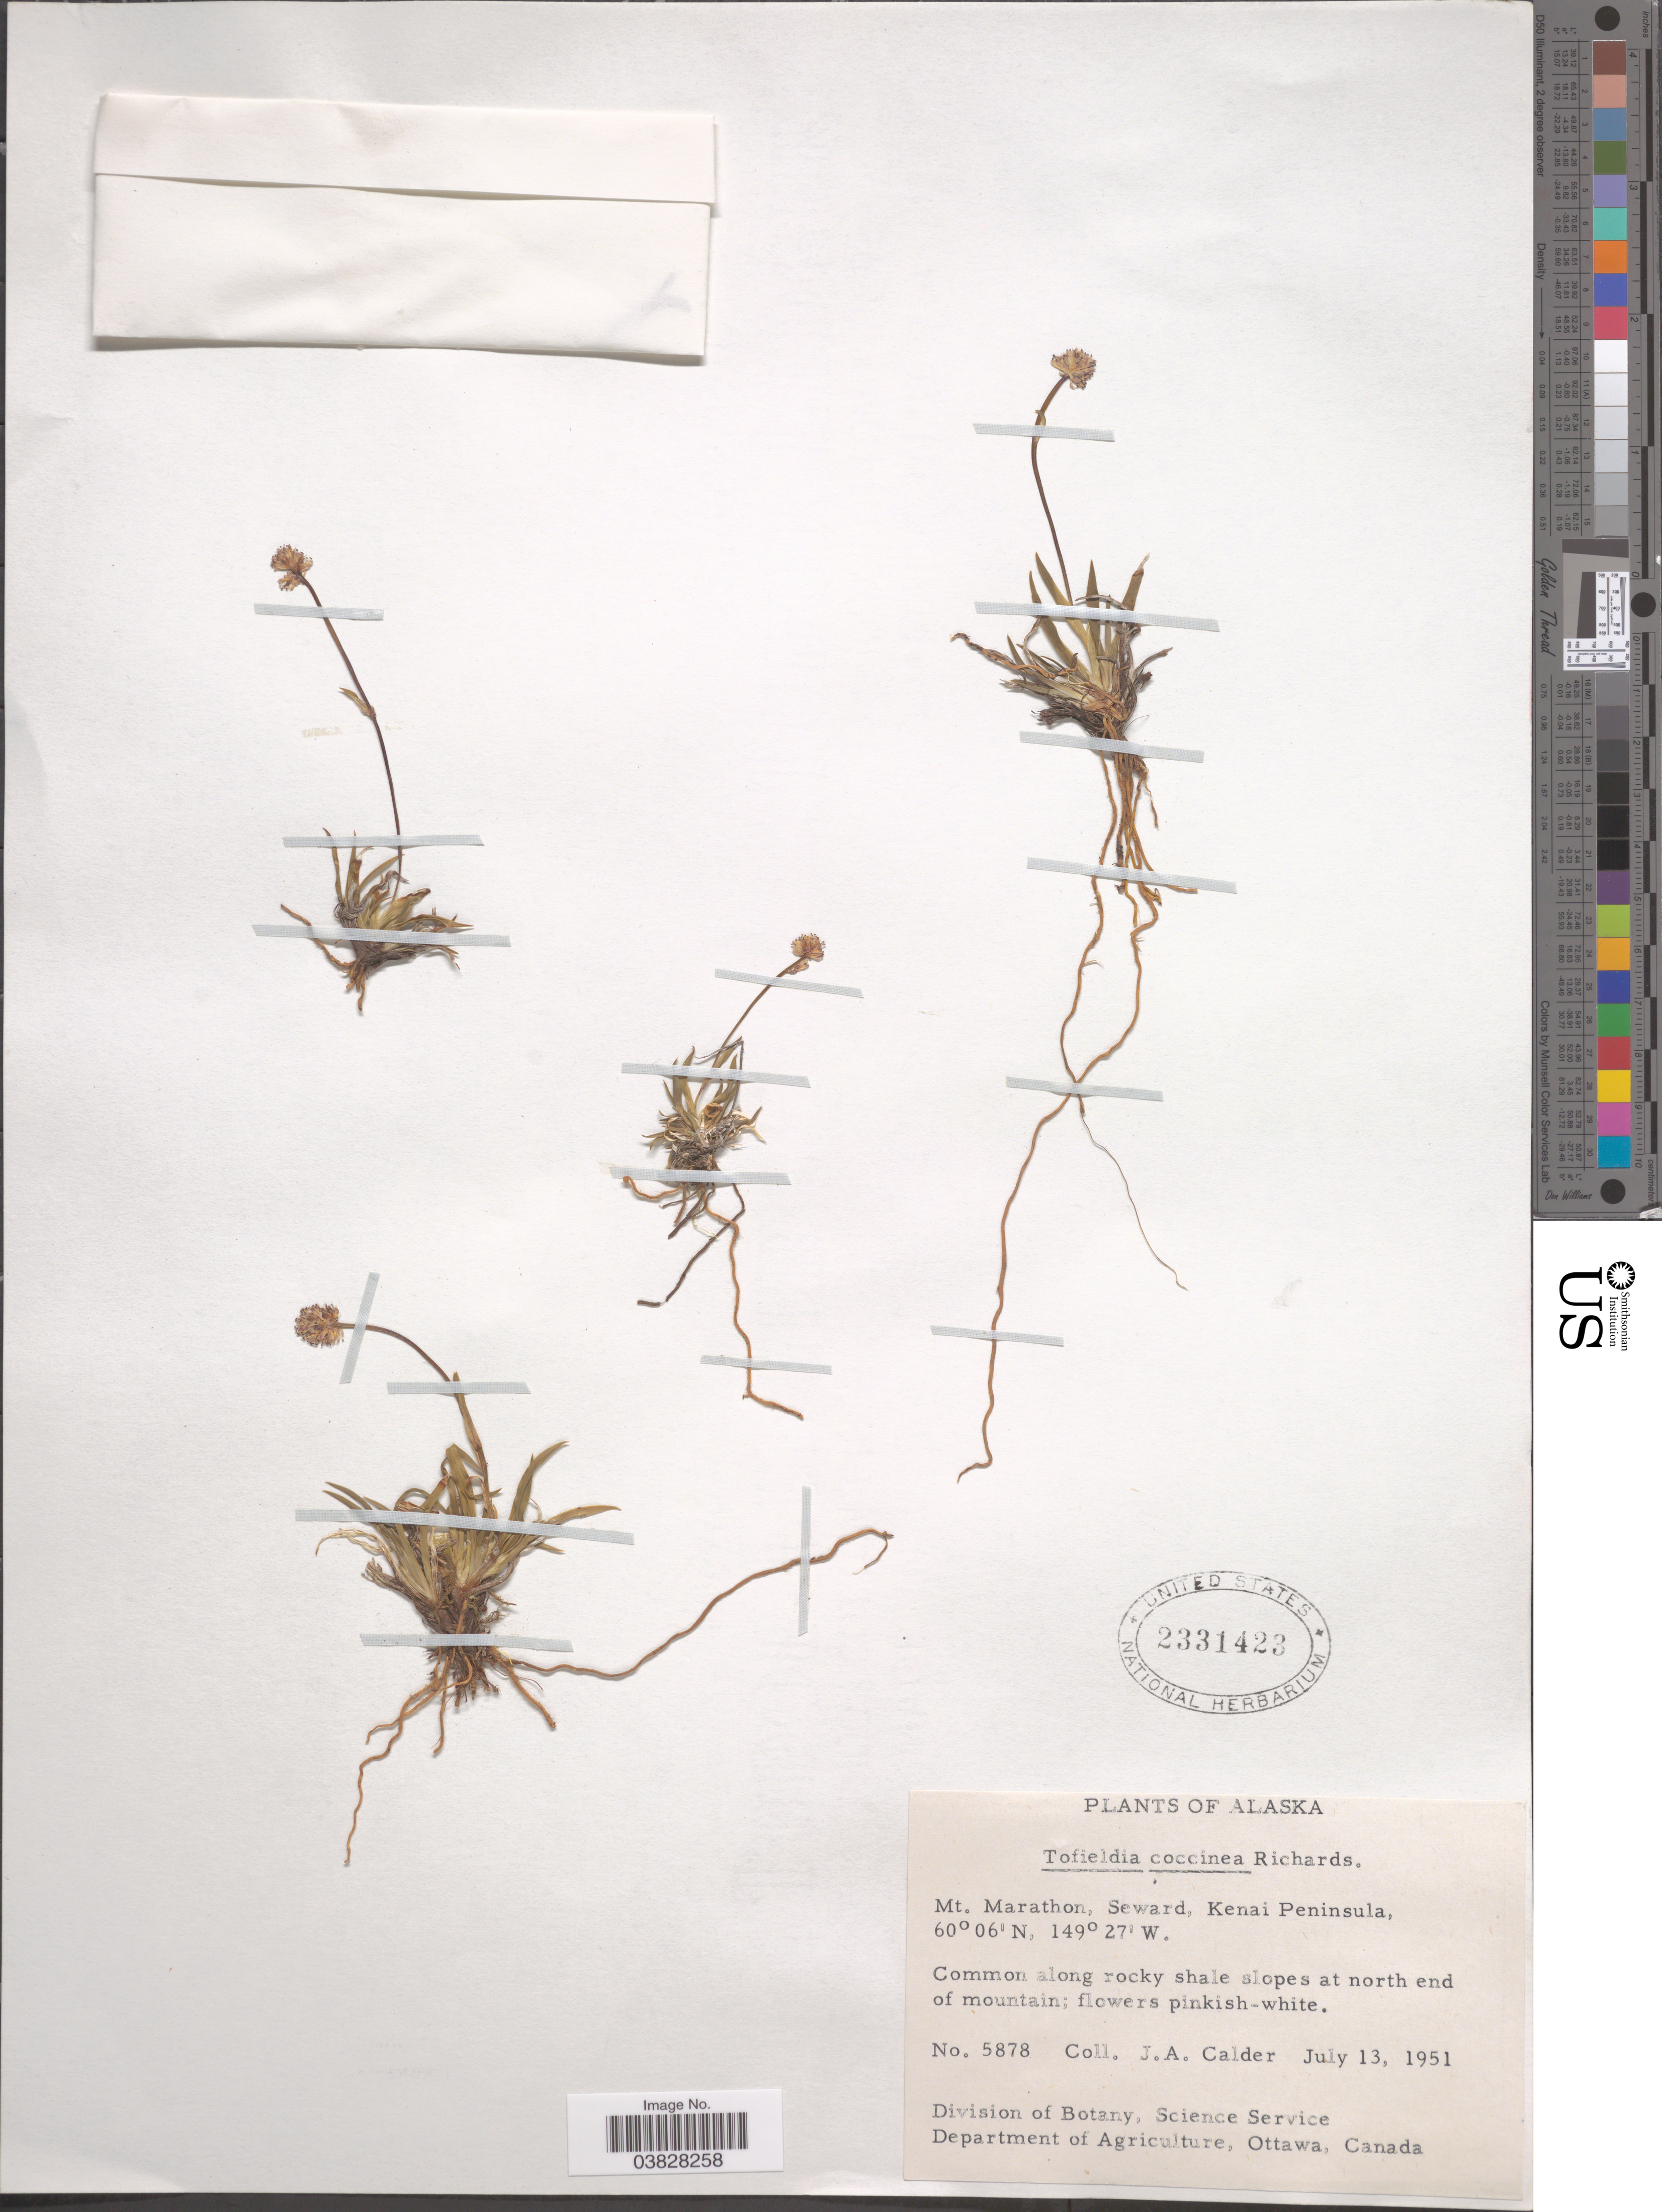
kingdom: Plantae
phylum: Tracheophyta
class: Liliopsida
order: Alismatales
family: Tofieldiaceae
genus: Tofieldia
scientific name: Tofieldia coccinea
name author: Richardson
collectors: J. A. Calder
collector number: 5878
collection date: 1951-07-13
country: United States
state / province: Alaska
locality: Mt. Marathon, Seward, Kenai Peninsula.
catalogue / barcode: US 2331423